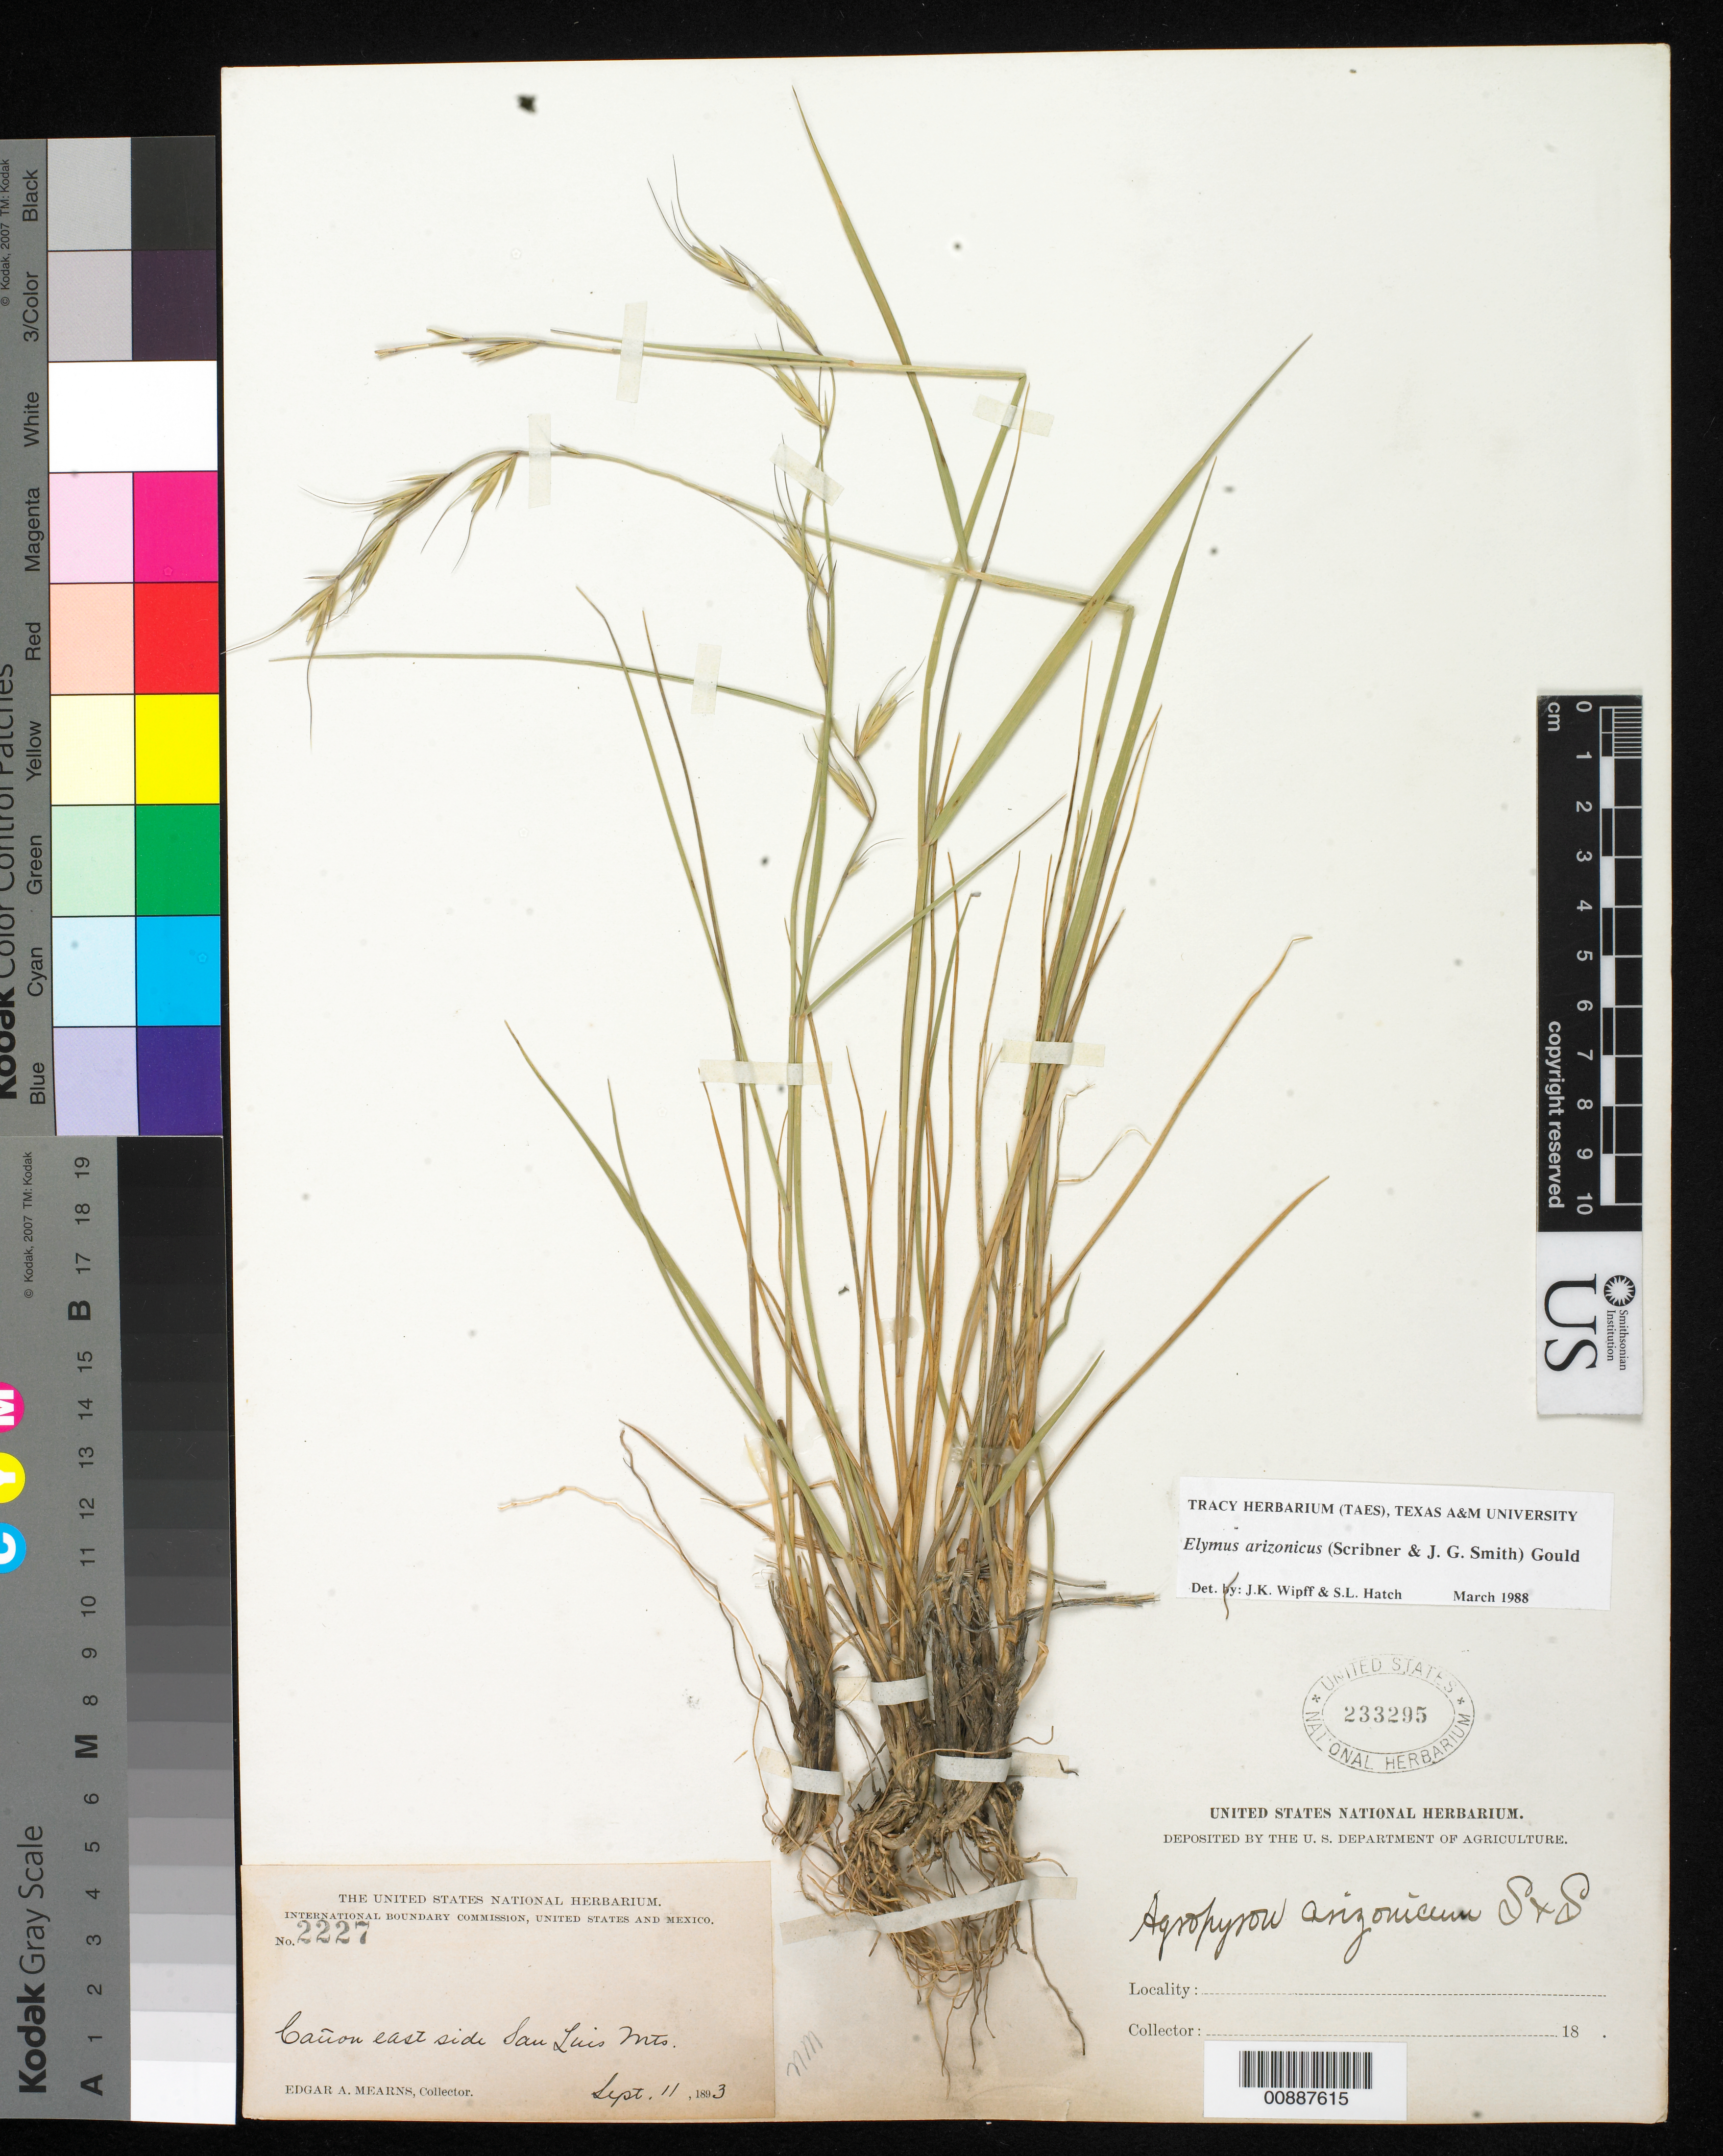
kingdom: Plantae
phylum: Tracheophyta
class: Liliopsida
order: Poales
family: Poaceae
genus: Elymus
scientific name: Elymus arizonicus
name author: (Scribn. & J.G. Sm.) Gould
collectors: E. A. Mearns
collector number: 2227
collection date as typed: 11 Sep 1893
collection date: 1893-09-11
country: United States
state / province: New Mexico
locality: Cañon east side San Luis Mts.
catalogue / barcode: US 233295